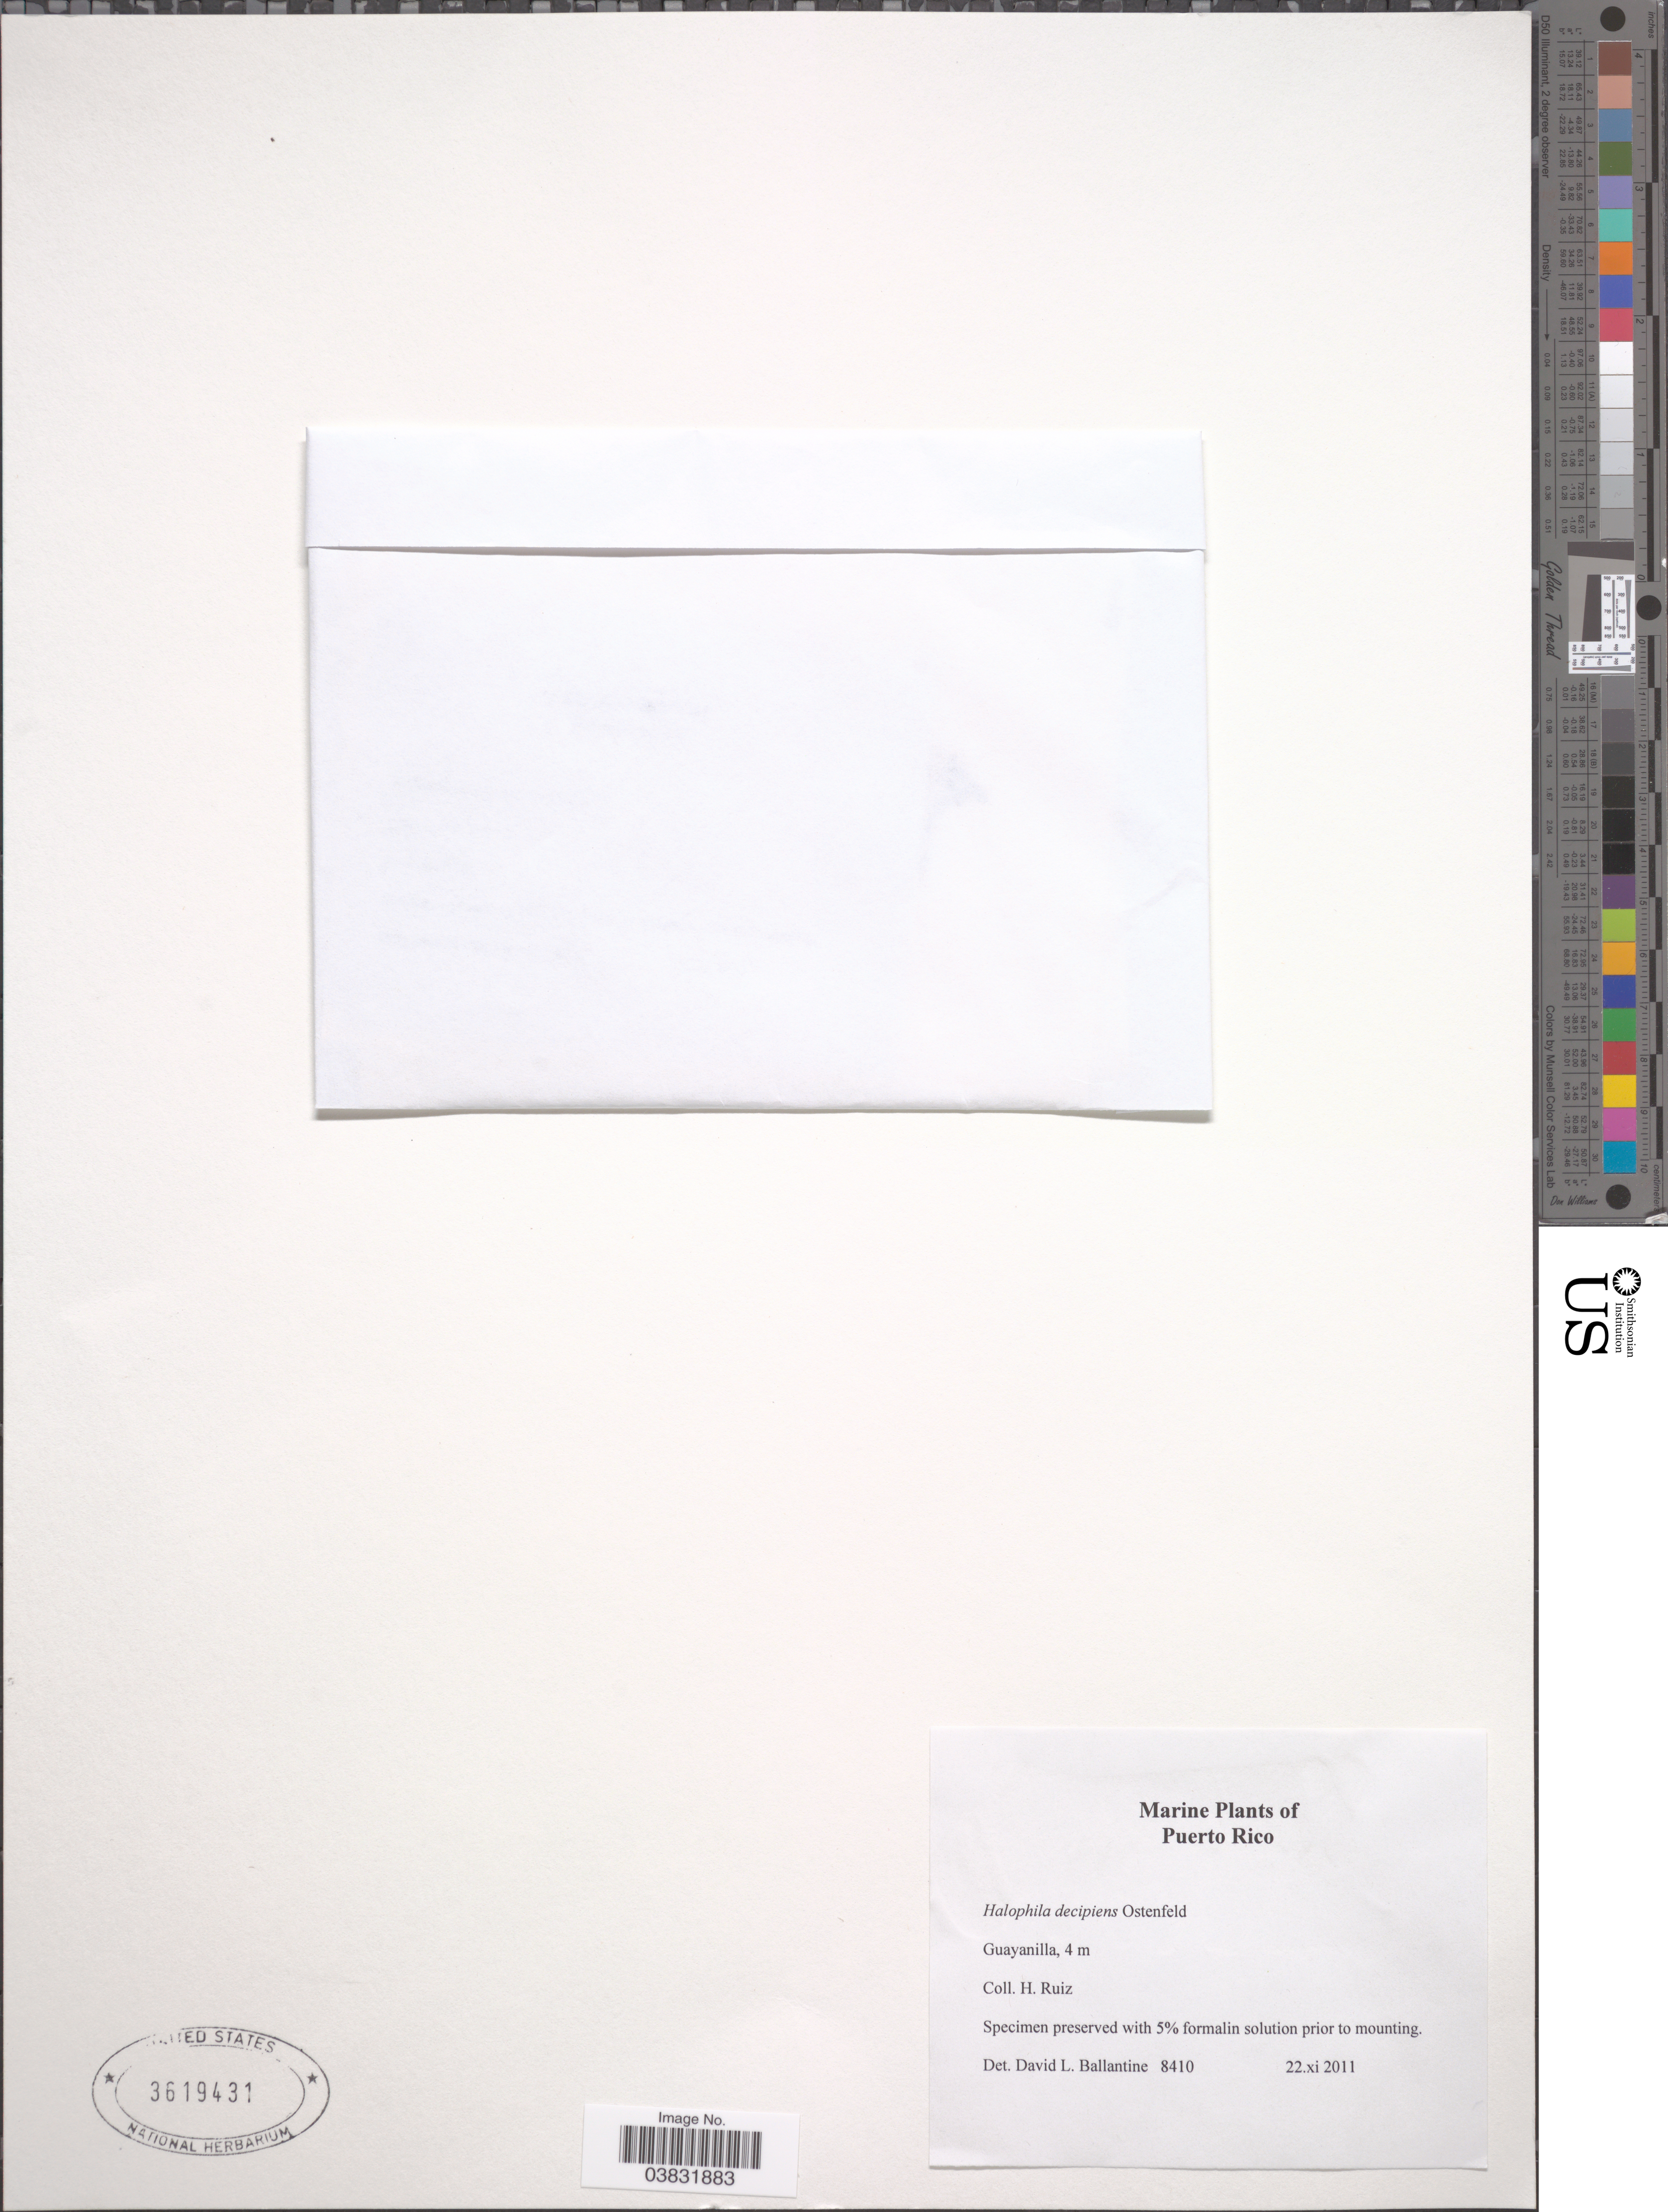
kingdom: Plantae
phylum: Tracheophyta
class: Liliopsida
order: Alismatales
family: Hydrocharitaceae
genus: Halophila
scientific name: Halophila decipiens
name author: Ostenf.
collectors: H. Ruiz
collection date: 2011-11-22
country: Puerto Rico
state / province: Guayanilla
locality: Guayanilla.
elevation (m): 4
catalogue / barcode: US 3619431